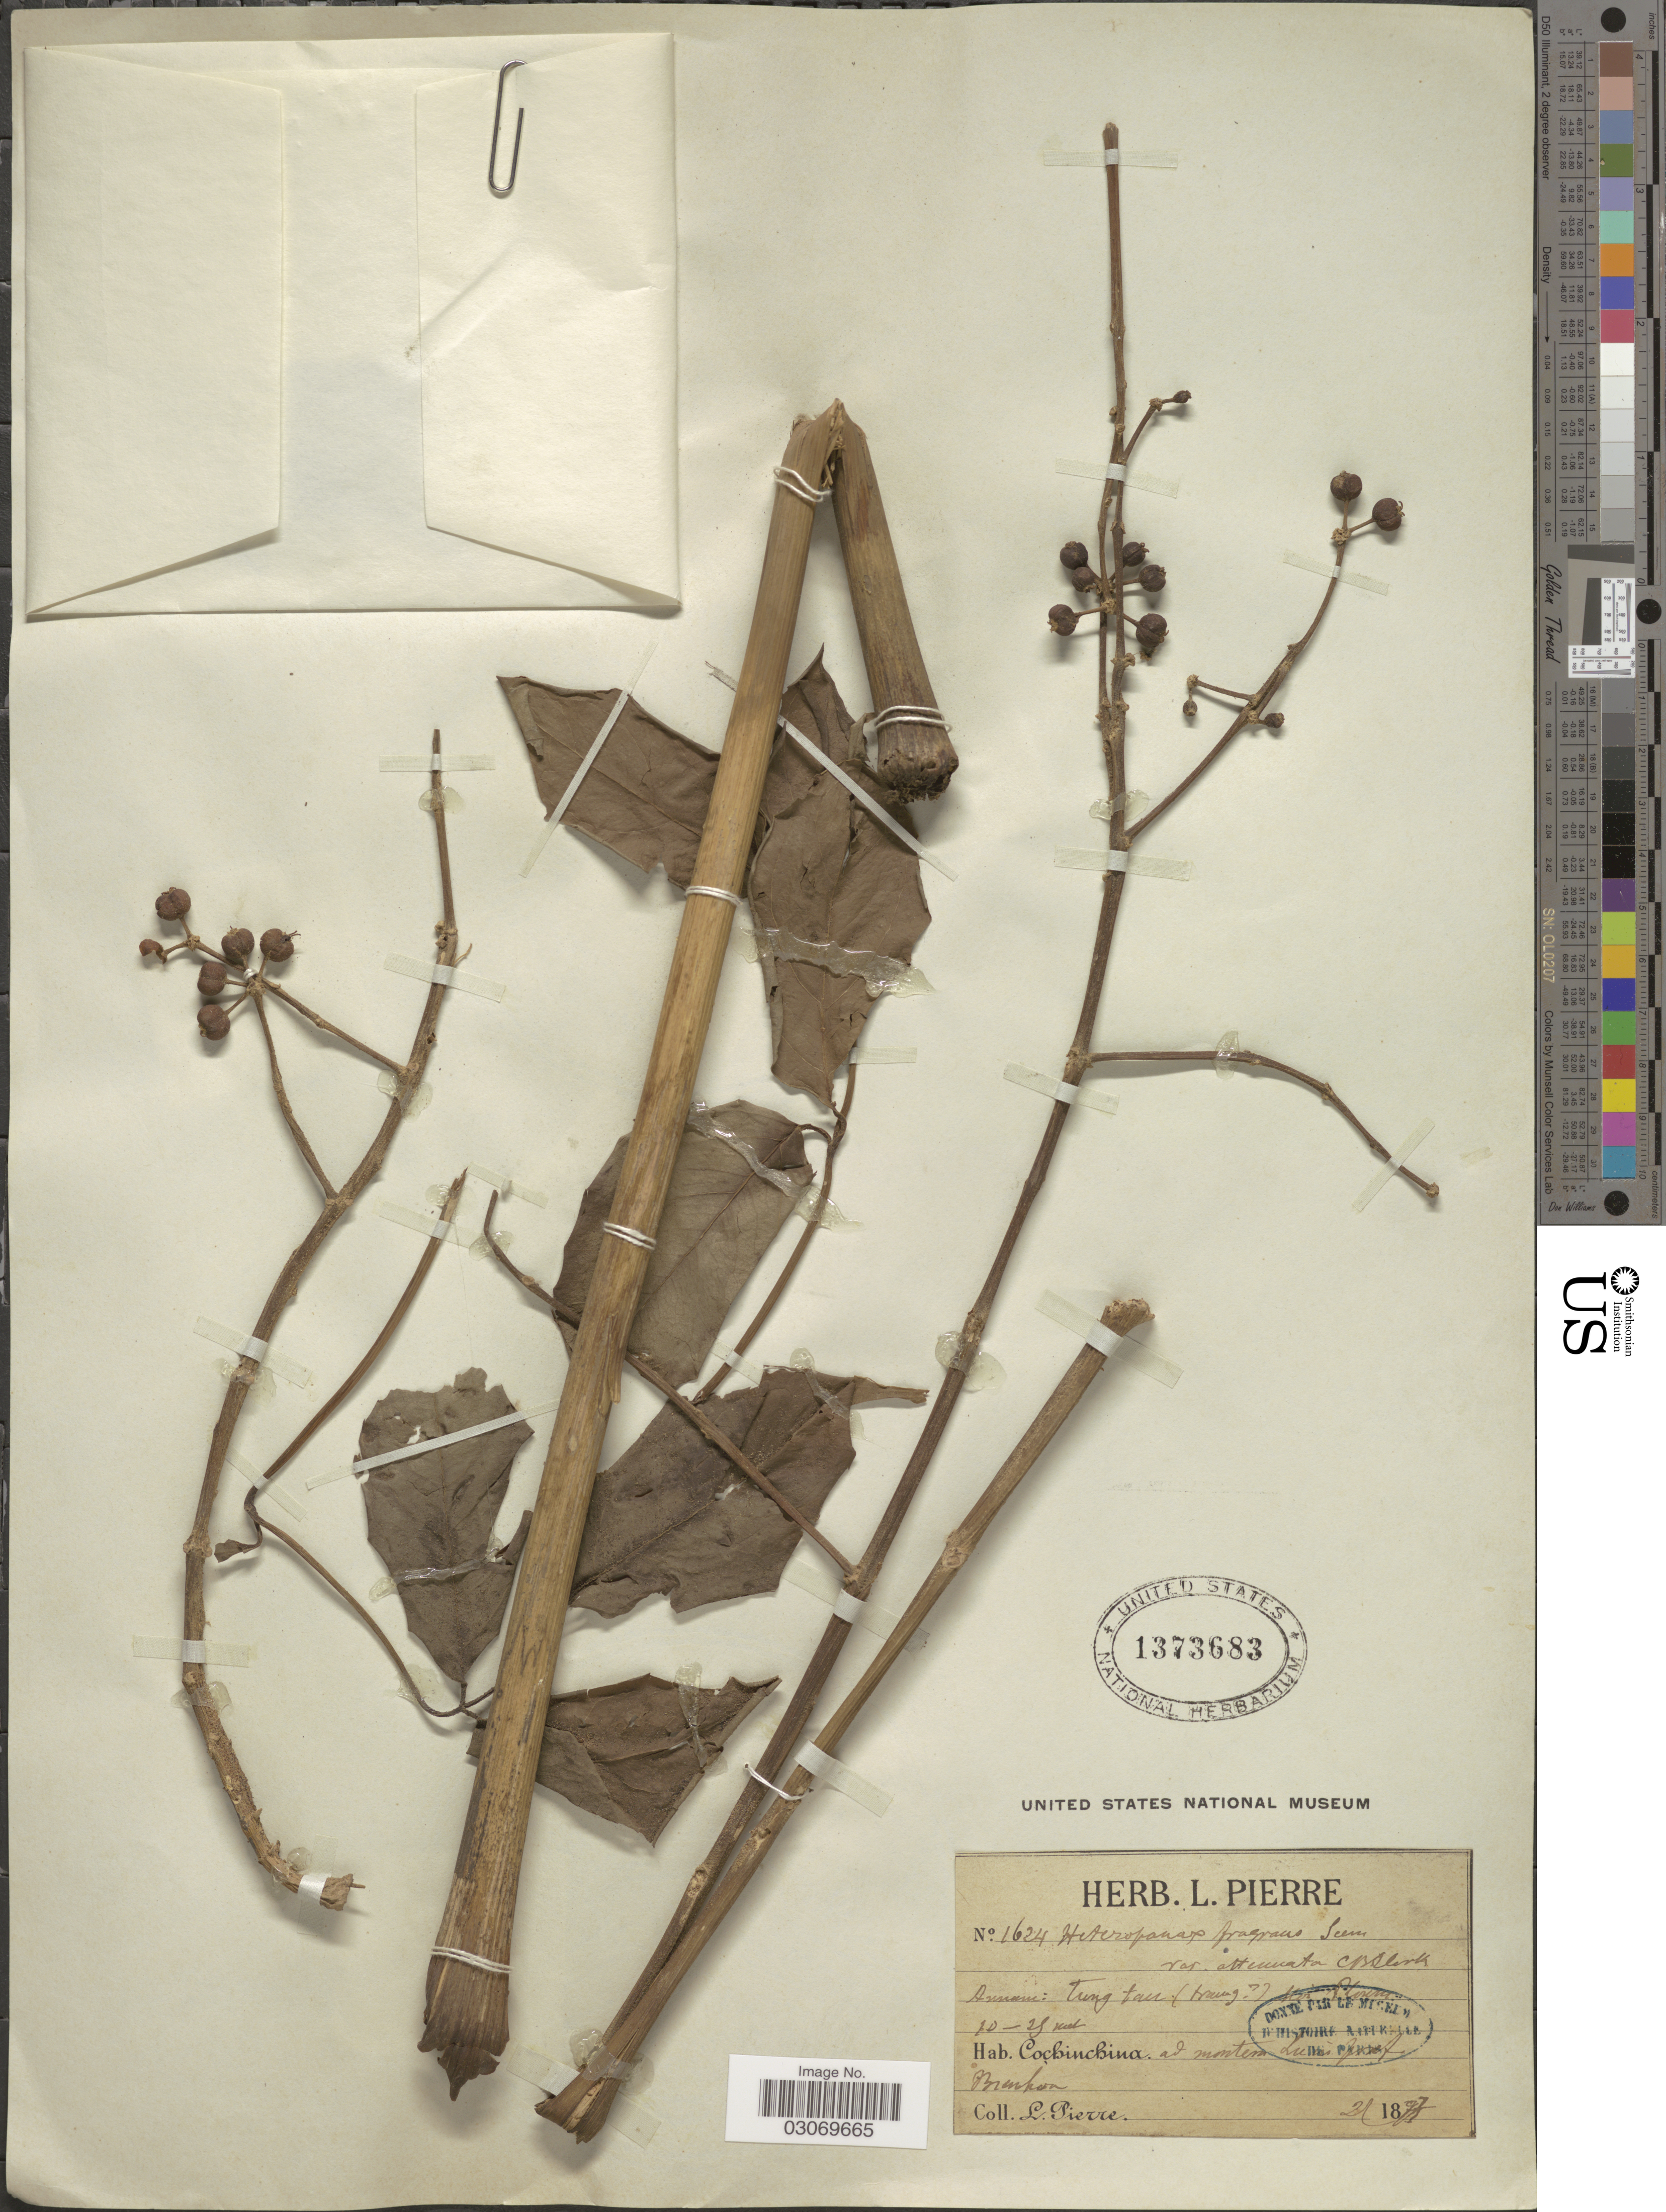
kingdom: Plantae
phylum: Tracheophyta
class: Magnoliopsida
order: Apiales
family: Araliaceae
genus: Heteropanax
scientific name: Heteropanax fragrans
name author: (Roxb.) Seem.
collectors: L. Pierre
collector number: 1624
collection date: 1897-02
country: Vietnam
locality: Cochinchina, ad montem Lu in praef. Bienhoa [at Lu mountain in Bien Hoa prefecture]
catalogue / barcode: US 1373683